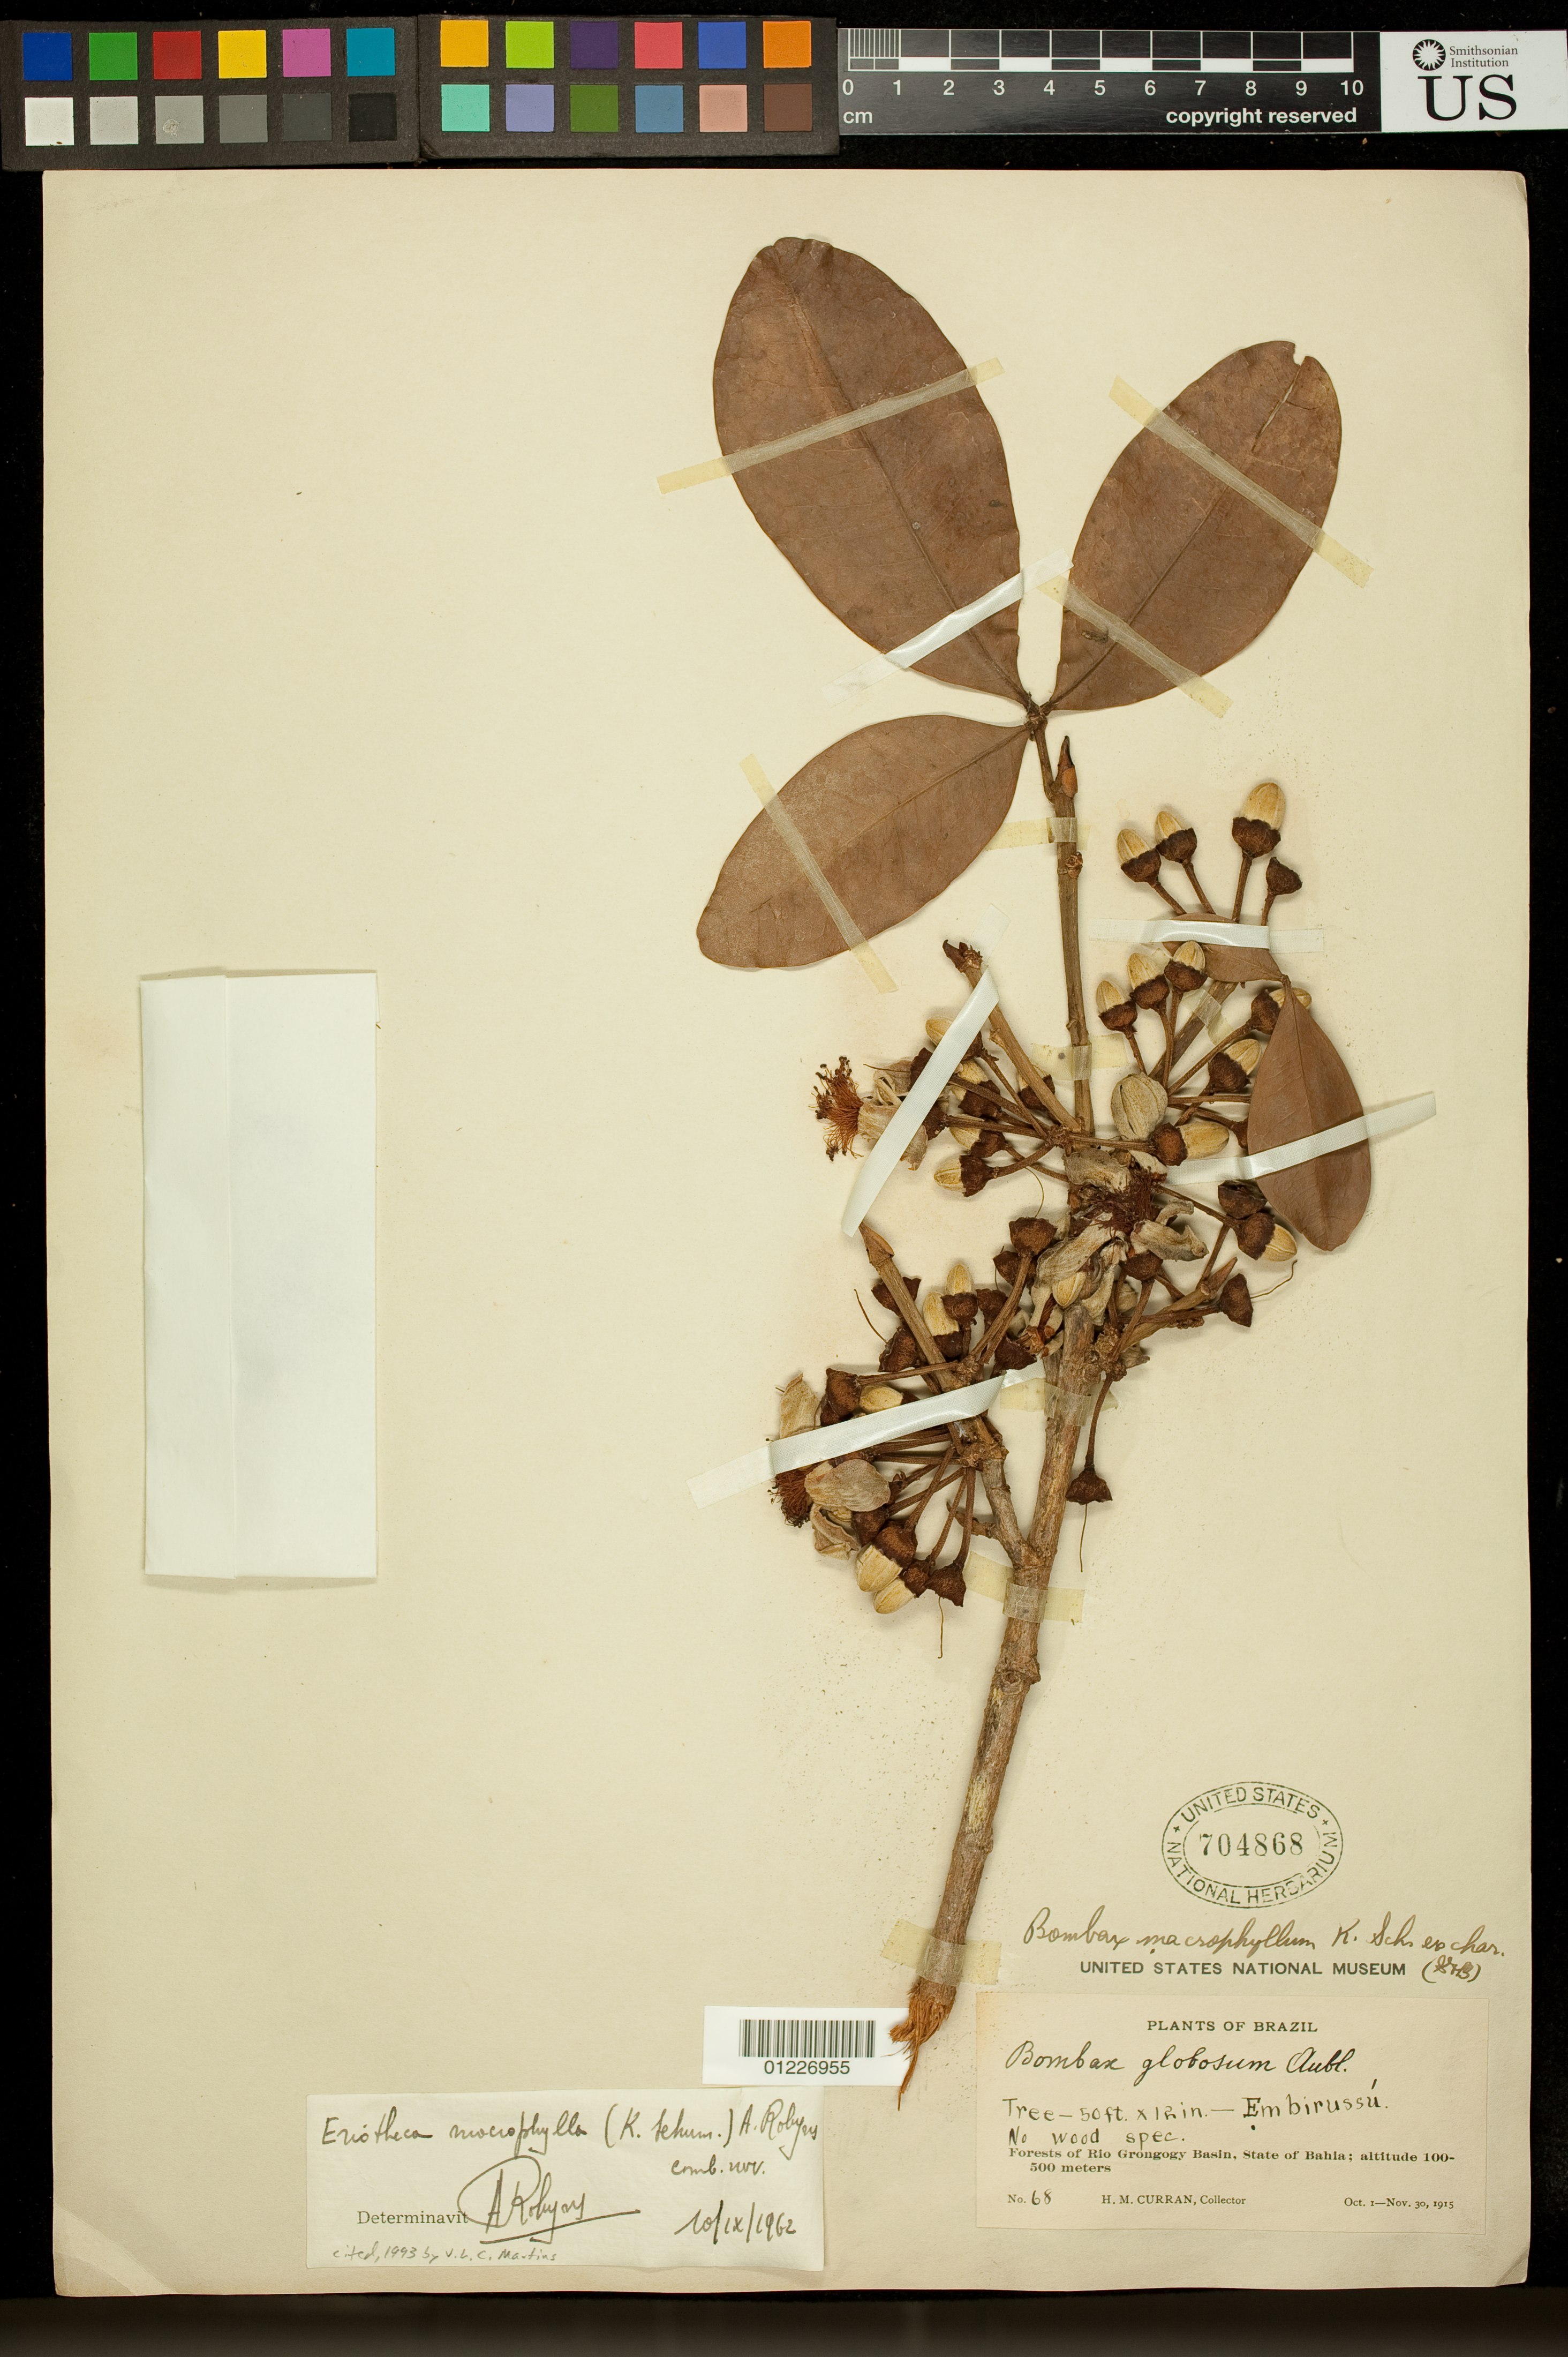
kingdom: Plantae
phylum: Tracheophyta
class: Magnoliopsida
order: Malvales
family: Malvaceae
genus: Pachira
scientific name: Pachira macrophylla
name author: (K. Schum.) V.N. Yoshik. & M.C. Duarte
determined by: Dorr, Laurence J., Curator (BOT), Smithsonian Institution - National Museum of Natural History (UNITED STATES)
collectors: H. M. Curran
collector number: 68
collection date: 1915-10-01/1915-11-30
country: Brazil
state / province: Bahia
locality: Rio Grongogy Basin, State of Bahia.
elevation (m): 100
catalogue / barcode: US 704868